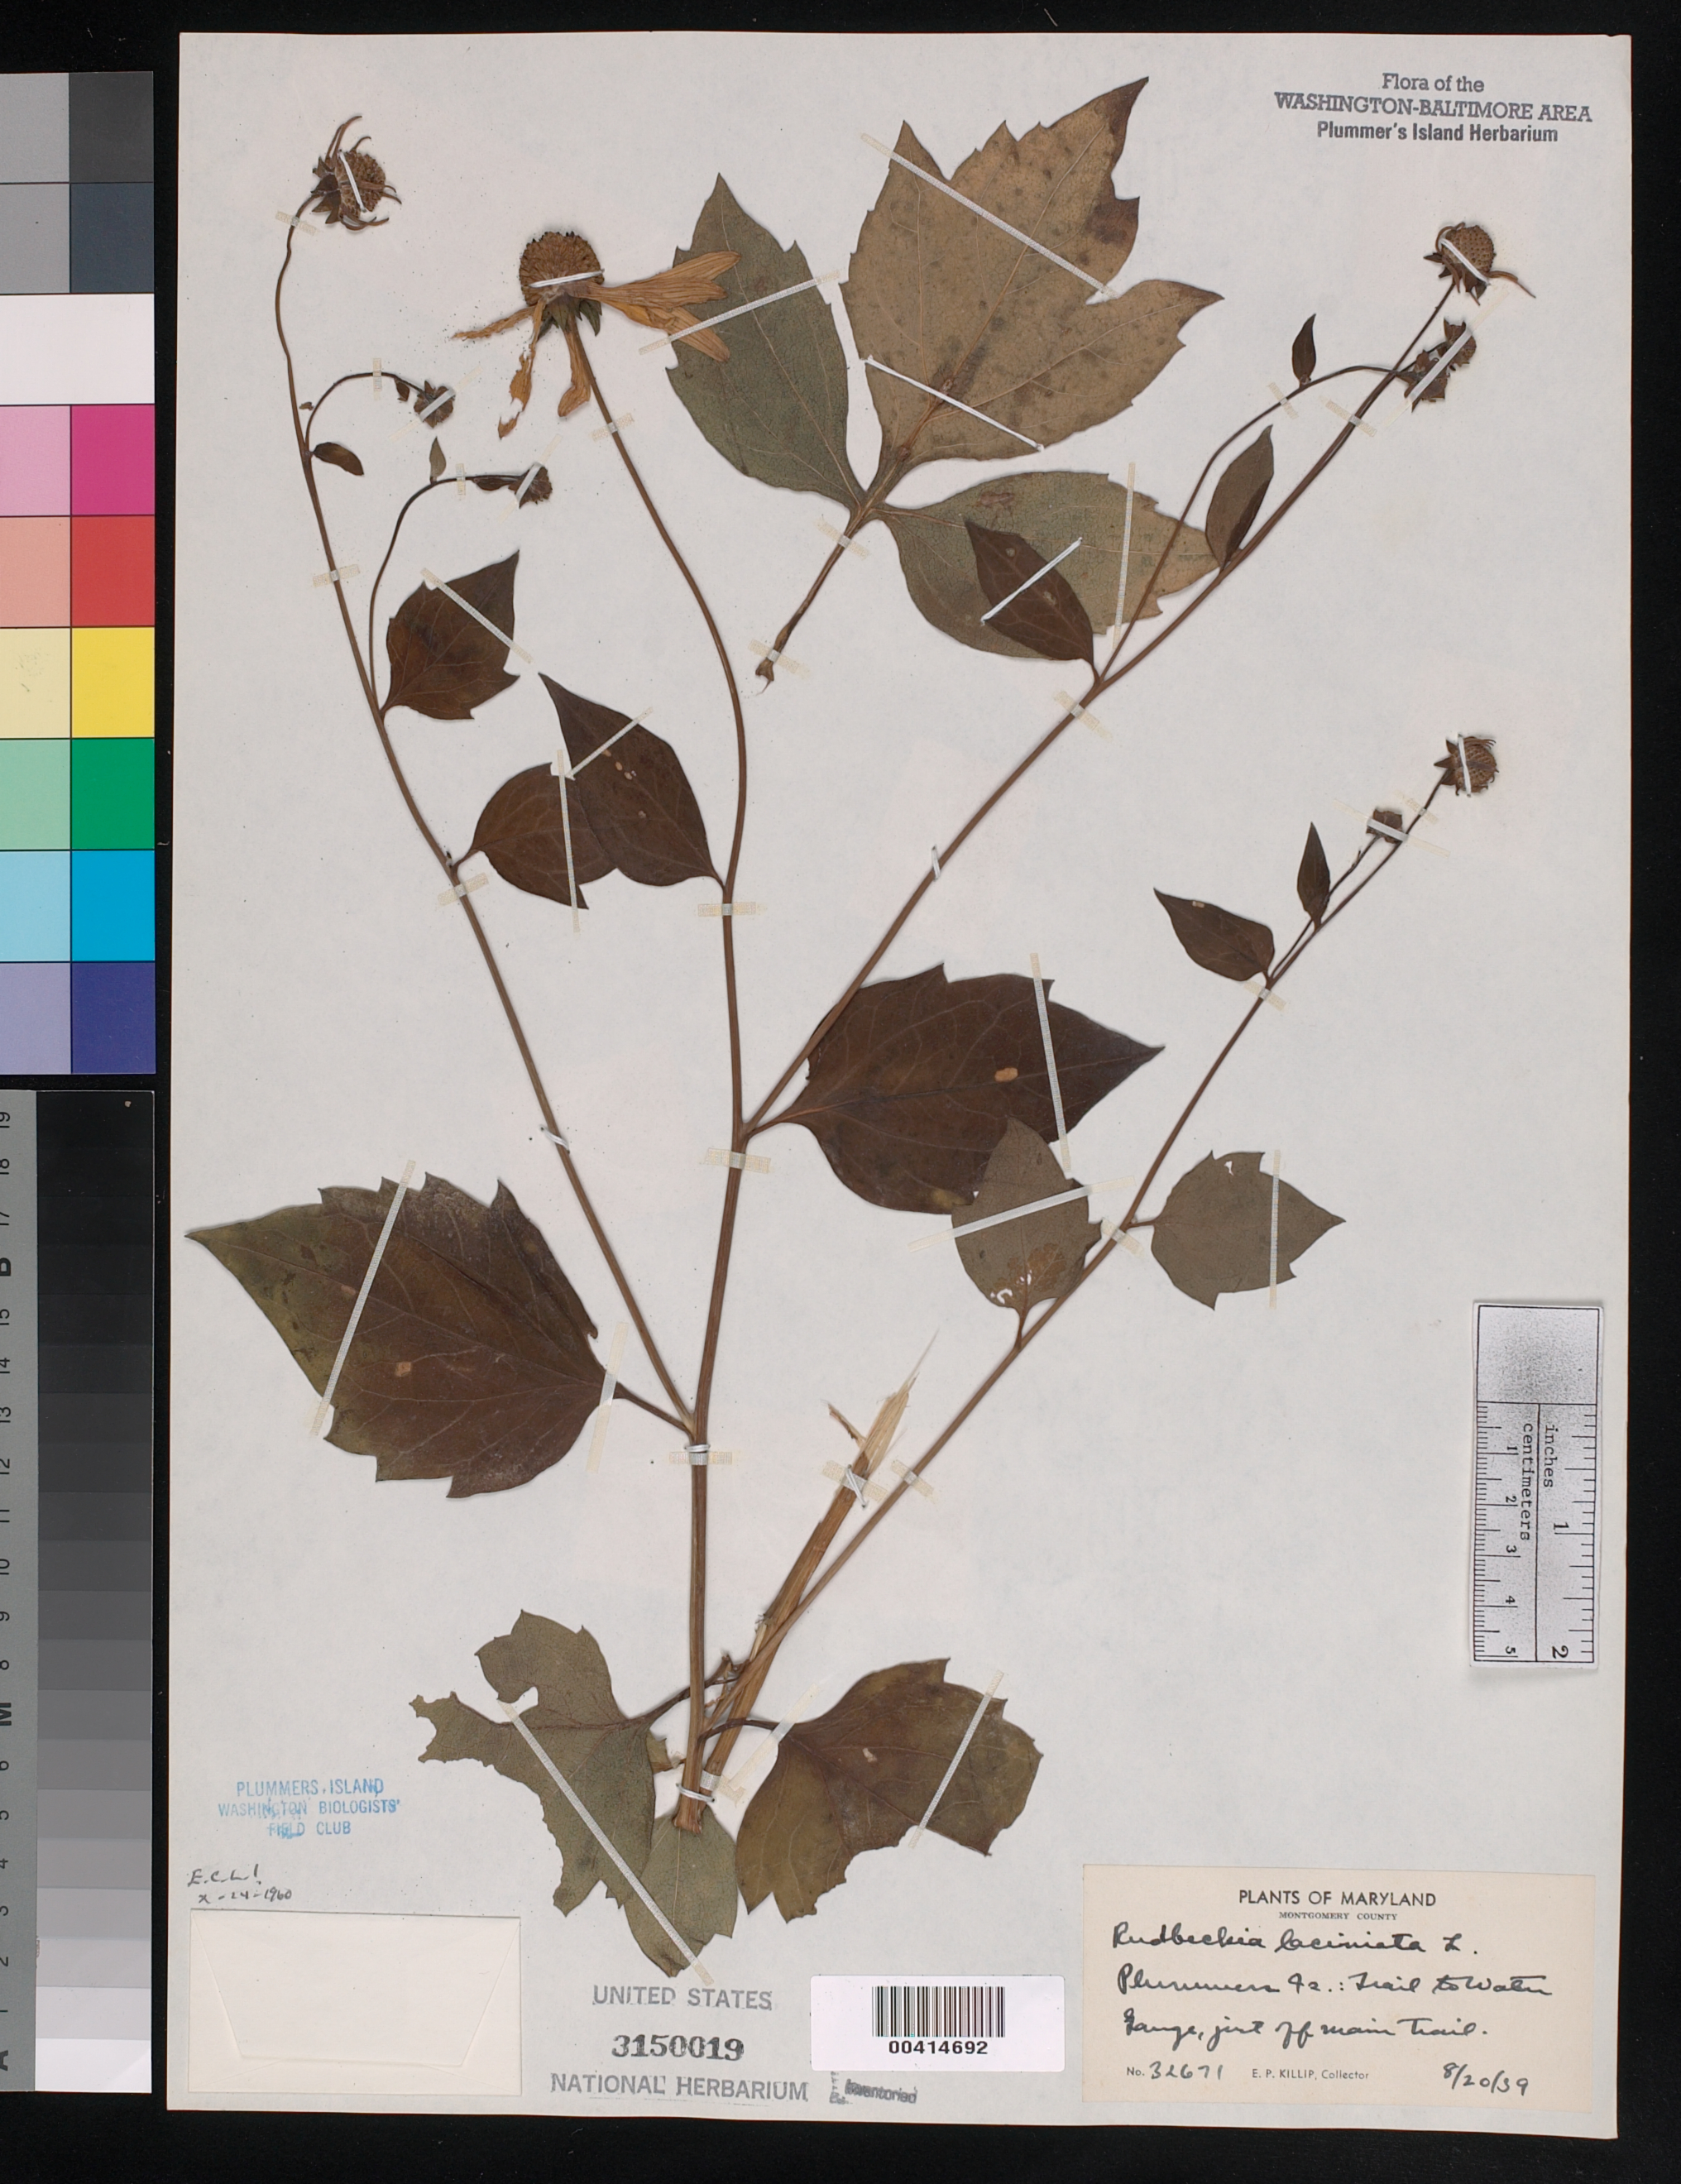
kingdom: Plantae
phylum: Tracheophyta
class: Magnoliopsida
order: Asterales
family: Asteraceae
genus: Rudbeckia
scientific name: Rudbeckia laciniata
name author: L.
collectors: E. P. Killip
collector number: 32671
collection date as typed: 20 Aug 1939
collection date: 1939-08-20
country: United States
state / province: Maryland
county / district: Montgomery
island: Plummers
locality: Plummer's Island; trail to water gauge, just off main trail C. & O. Canal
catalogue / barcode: US 3150019